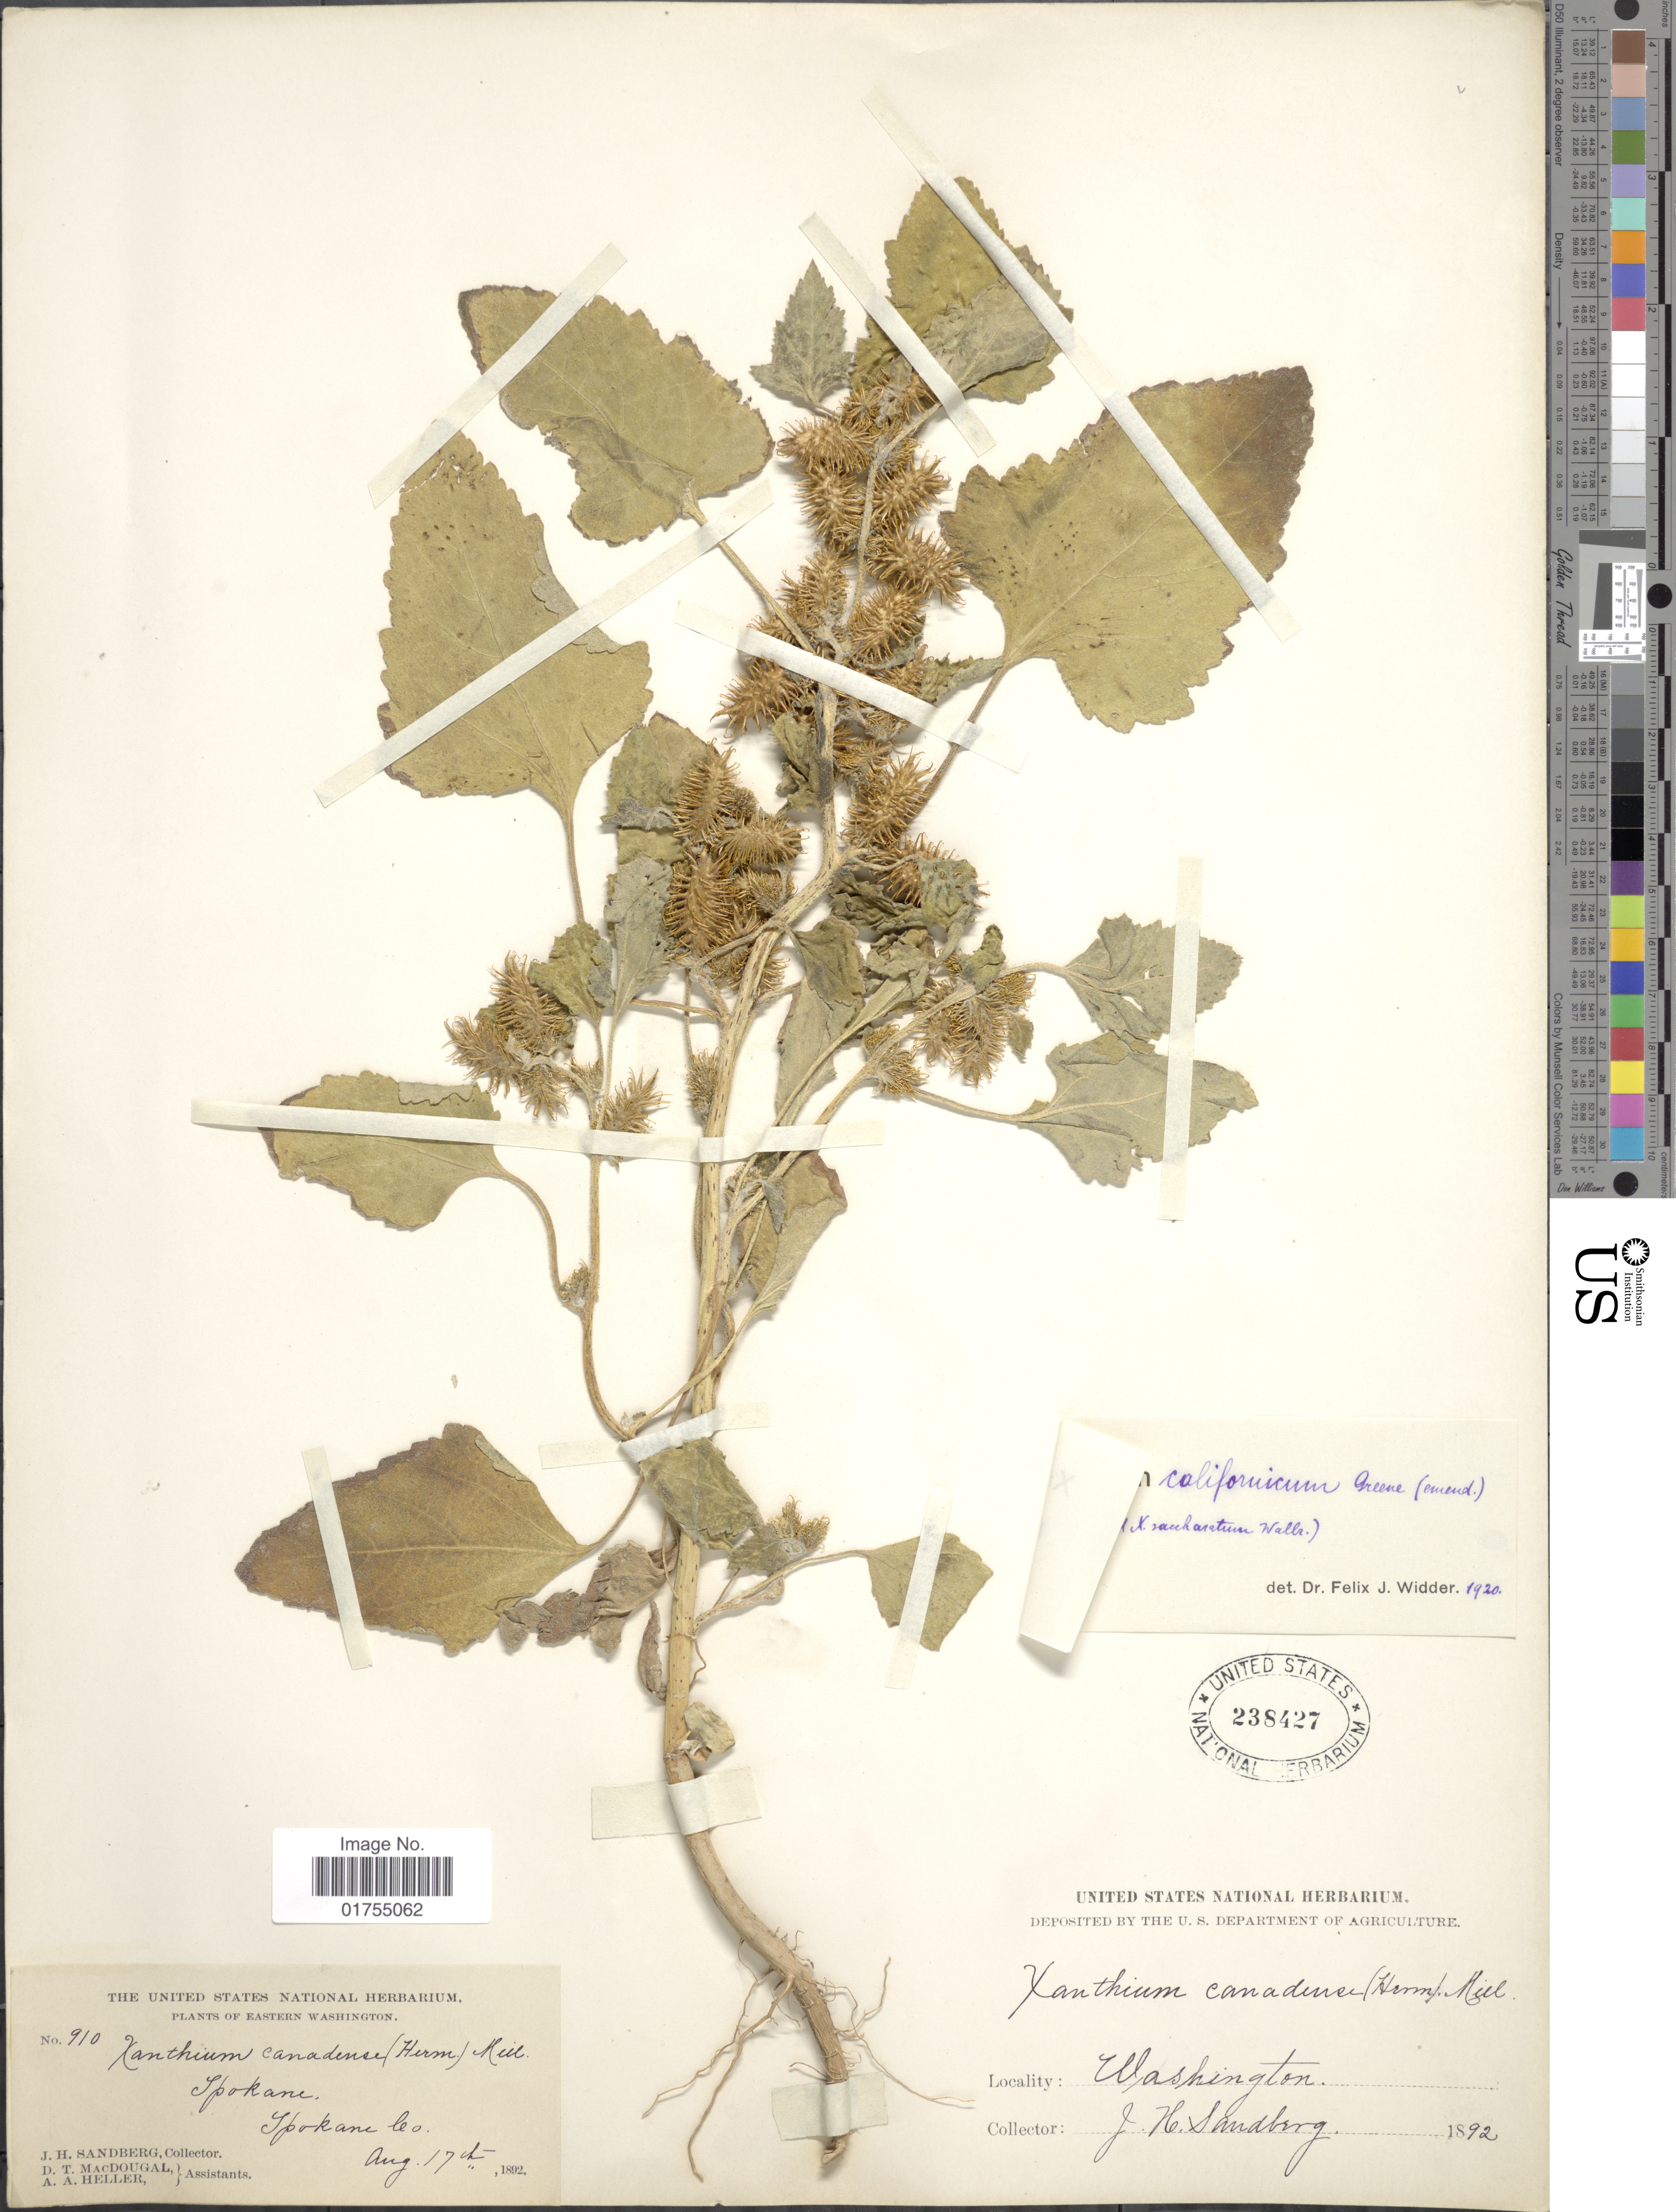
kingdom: Plantae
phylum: Tracheophyta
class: Magnoliopsida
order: Asterales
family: Asteraceae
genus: Xanthium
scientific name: Xanthium californicum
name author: Greene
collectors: J. H. Sandberg, D. T. MacDougal & A. A. Heller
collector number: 910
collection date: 1892-08-17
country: United States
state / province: Washington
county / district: Spokane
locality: Eastern Washington, Spokane, Spokane Co.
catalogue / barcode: US 238427